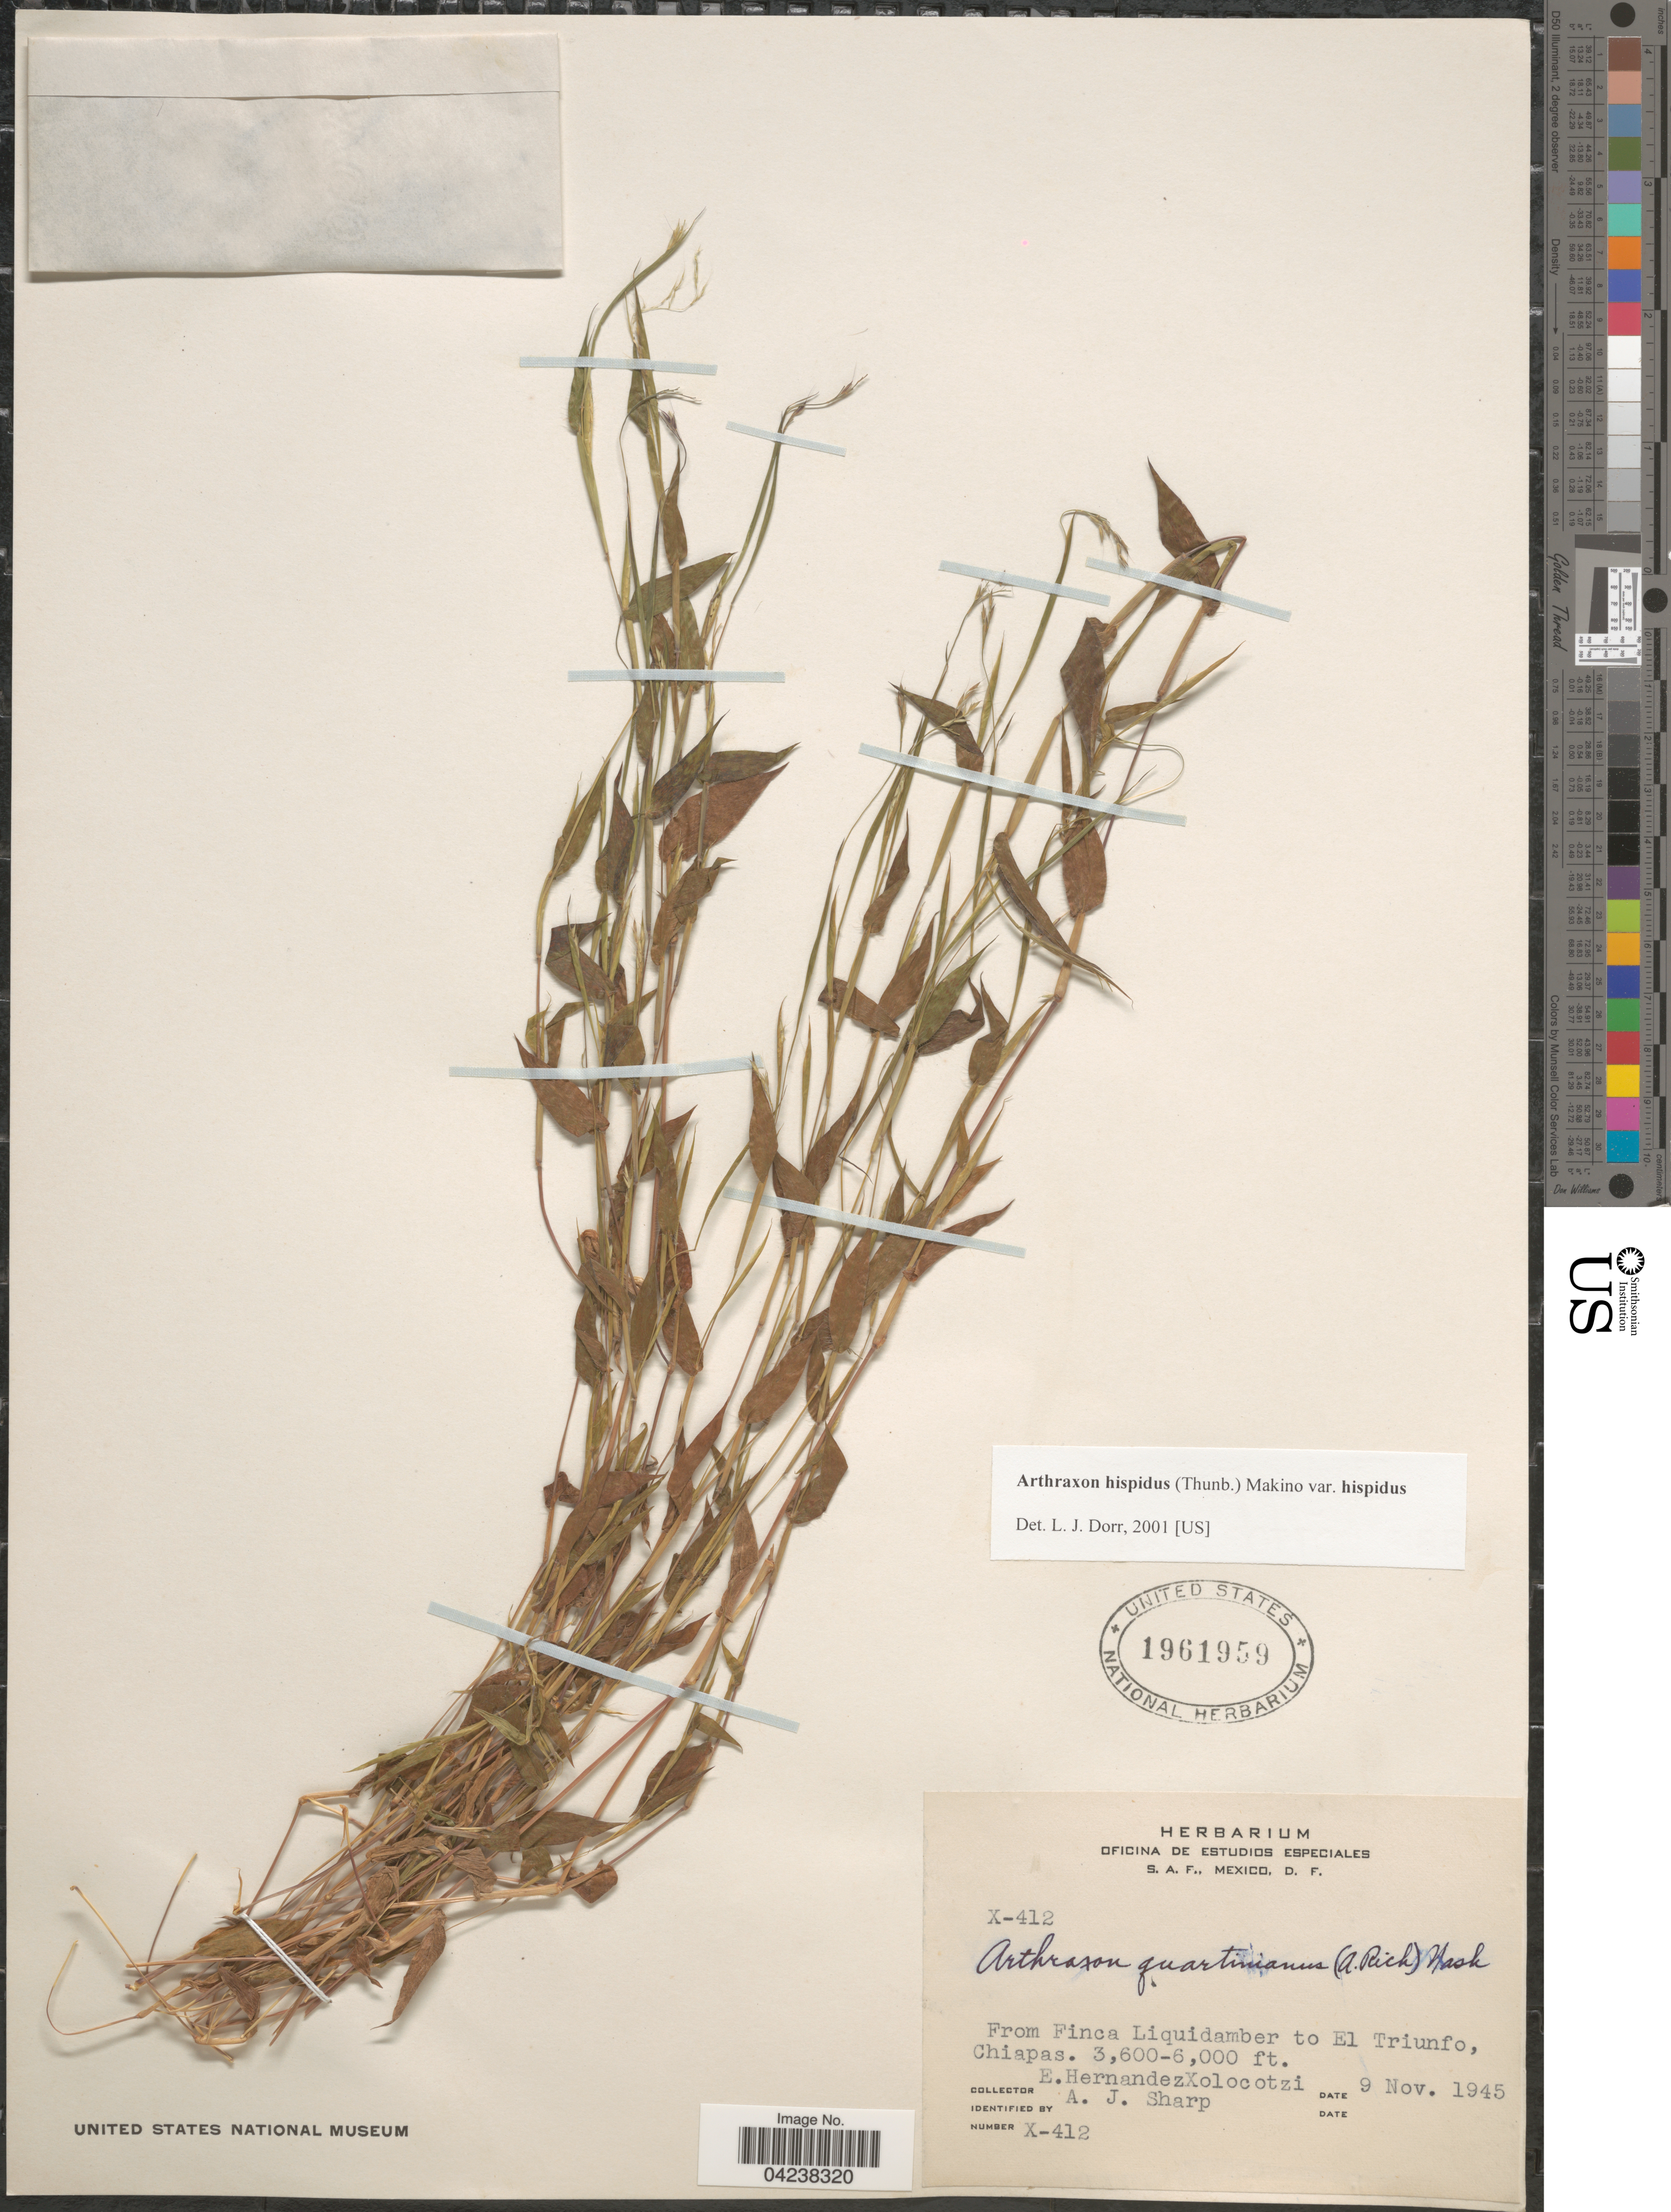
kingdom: Plantae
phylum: Tracheophyta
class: Liliopsida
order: Poales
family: Poaceae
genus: Arthraxon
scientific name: Arthraxon hispidus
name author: (Thunb.) Makino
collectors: E. Hernandez X. & A. J. Sharp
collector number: X-412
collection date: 1945-11-09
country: Mexico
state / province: Chiapas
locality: From Finca Liquidamber to El Triunfo.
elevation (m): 1097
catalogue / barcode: US 1961959